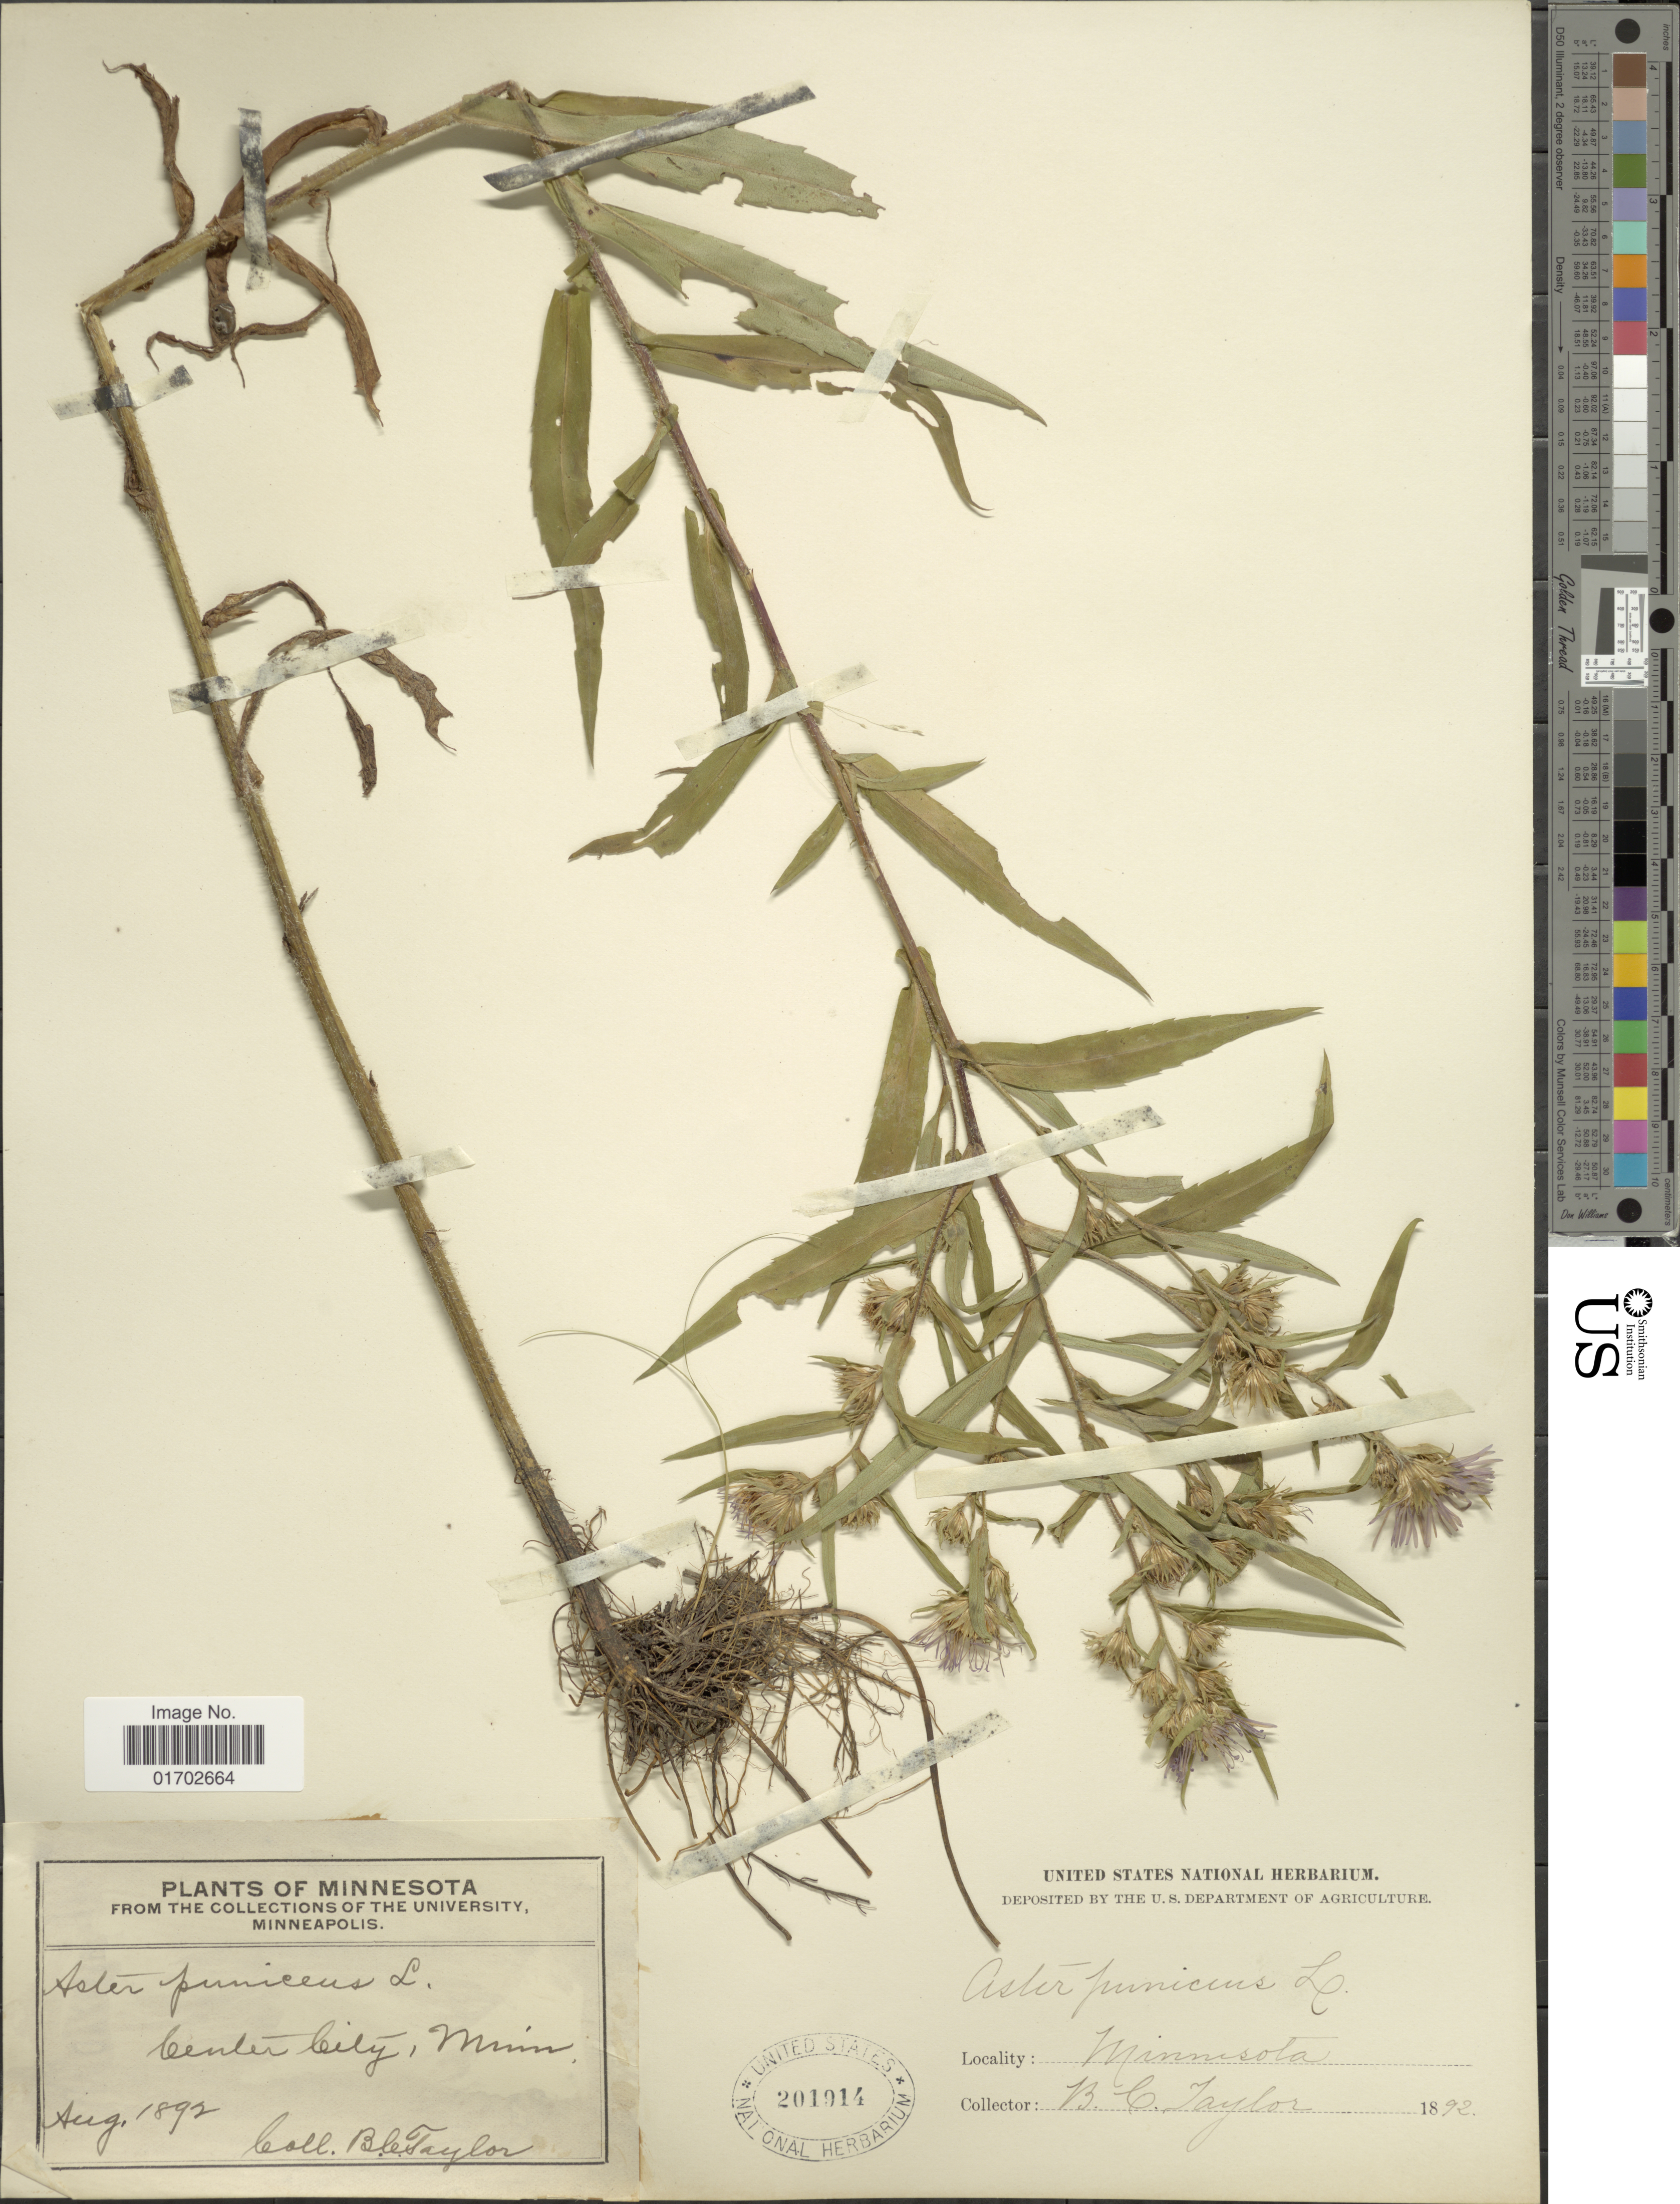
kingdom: Plantae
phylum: Tracheophyta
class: Magnoliopsida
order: Asterales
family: Asteraceae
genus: Symphyotrichum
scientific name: Symphyotrichum puniceum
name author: (L.) Á. Löve & D. Löve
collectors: B. C. Taylor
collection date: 1892-08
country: United States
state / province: Minnesota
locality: Center City, Minn.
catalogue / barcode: US 201914